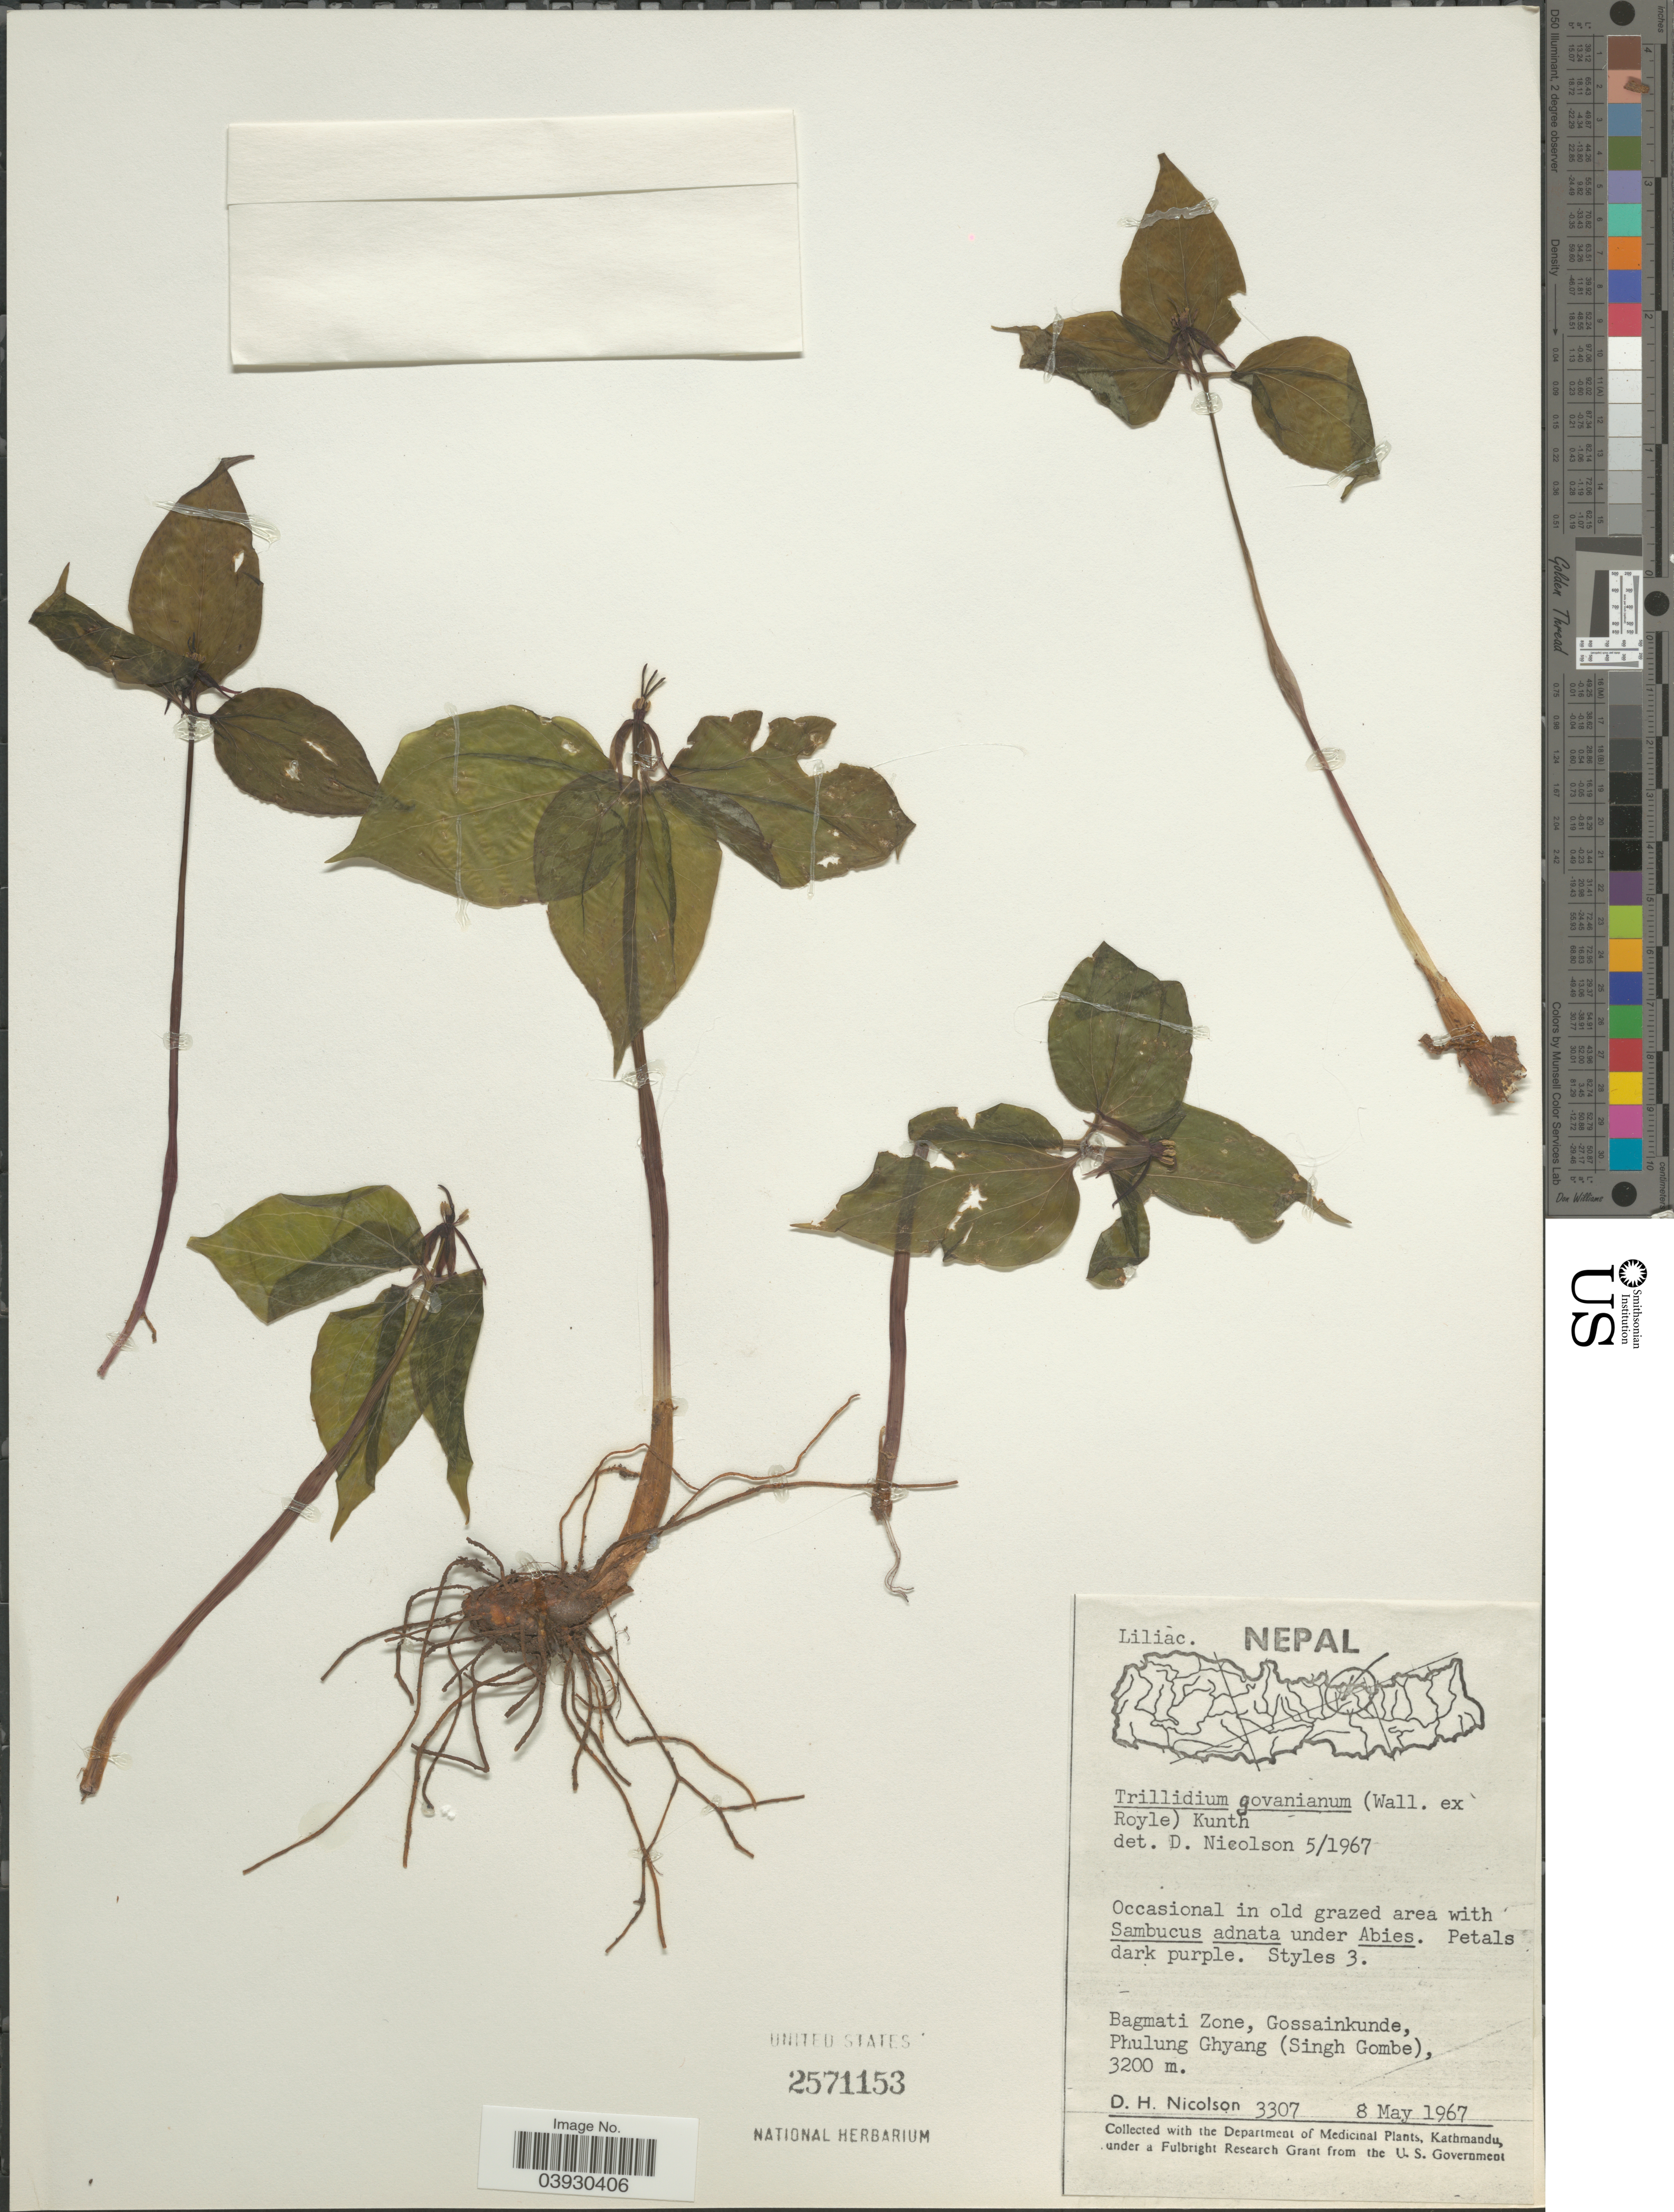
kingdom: Plantae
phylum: Tracheophyta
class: Liliopsida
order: Liliales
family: Melanthiaceae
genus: Trillium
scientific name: Trillium govanianum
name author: Wall. ex D. Don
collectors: D. H. Nicolson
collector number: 3307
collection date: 1967-05-08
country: Nepal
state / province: Bagmati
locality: Bagmati Zone, Gossainkunde, Phulung Ghyang (Singh Gombe).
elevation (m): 3200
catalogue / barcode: US 2571153